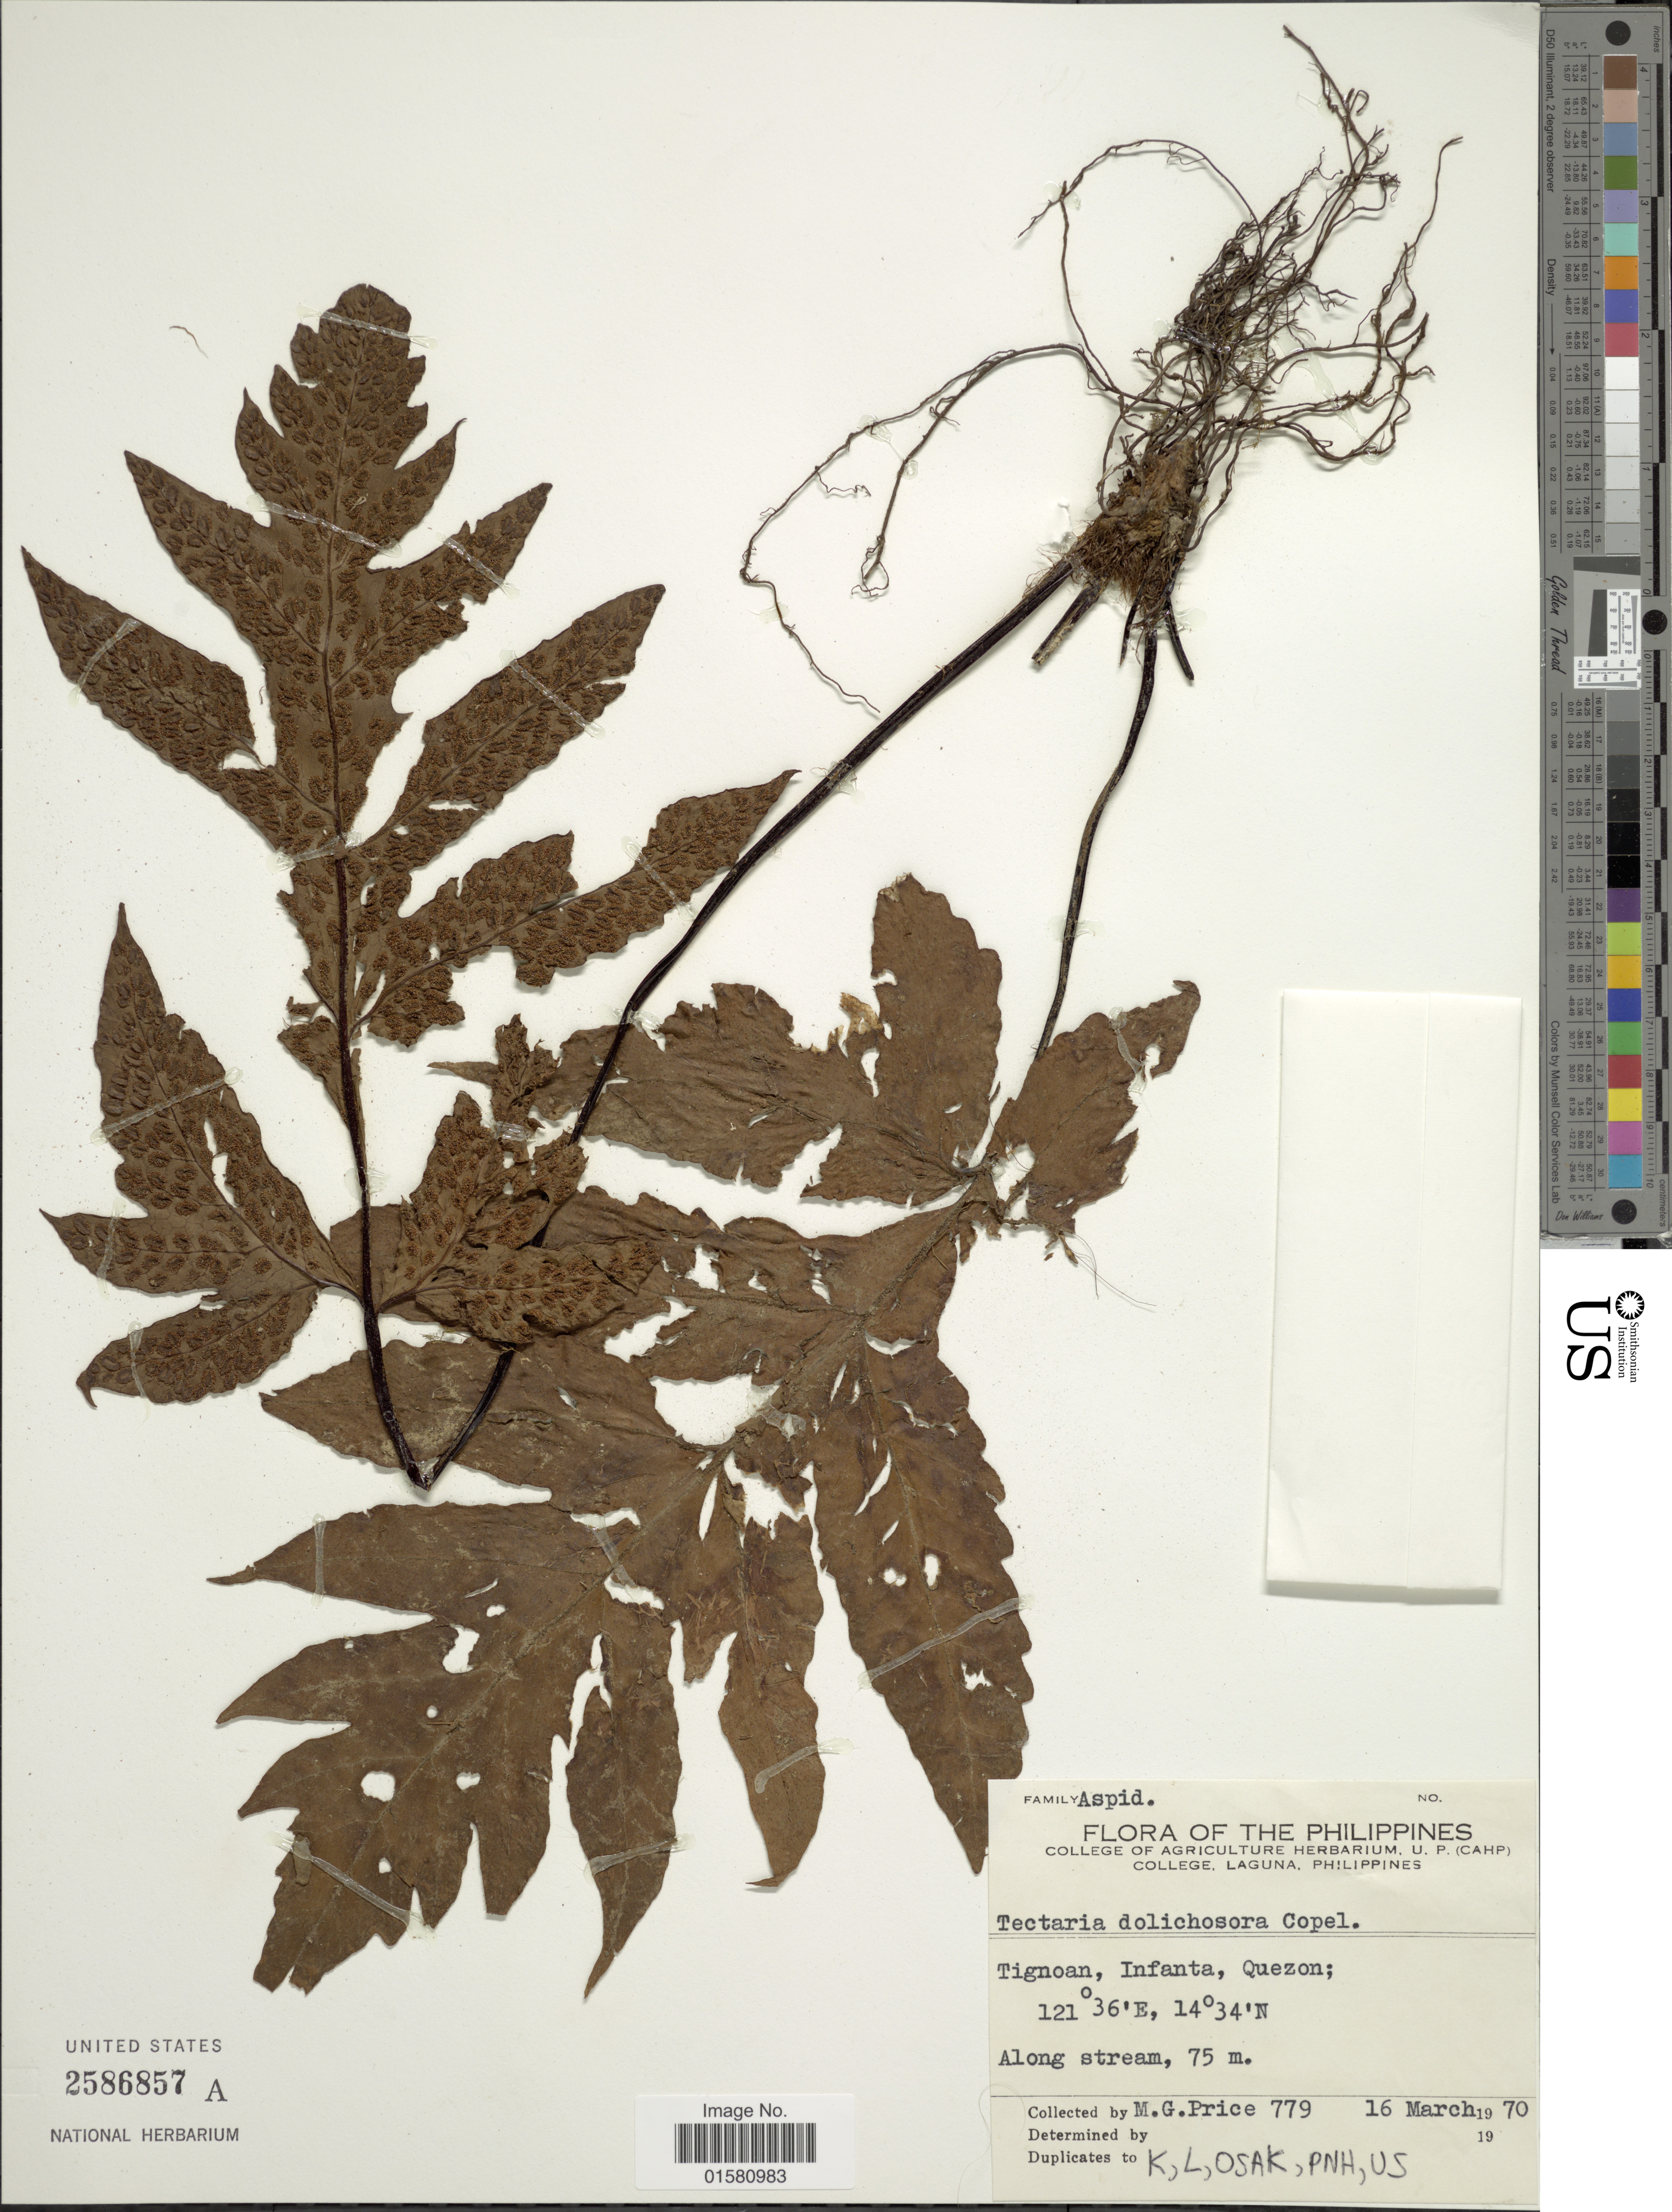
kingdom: Plantae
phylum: Tracheophyta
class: Polypodiopsida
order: Polypodiales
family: Tectariaceae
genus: Tectaria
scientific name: Tectaria dolichosora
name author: Copel.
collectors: M. G. Price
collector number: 779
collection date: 1970-03-16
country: Philippines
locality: Tignoan, Infanta, Quezon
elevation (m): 75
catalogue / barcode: US 2586857A